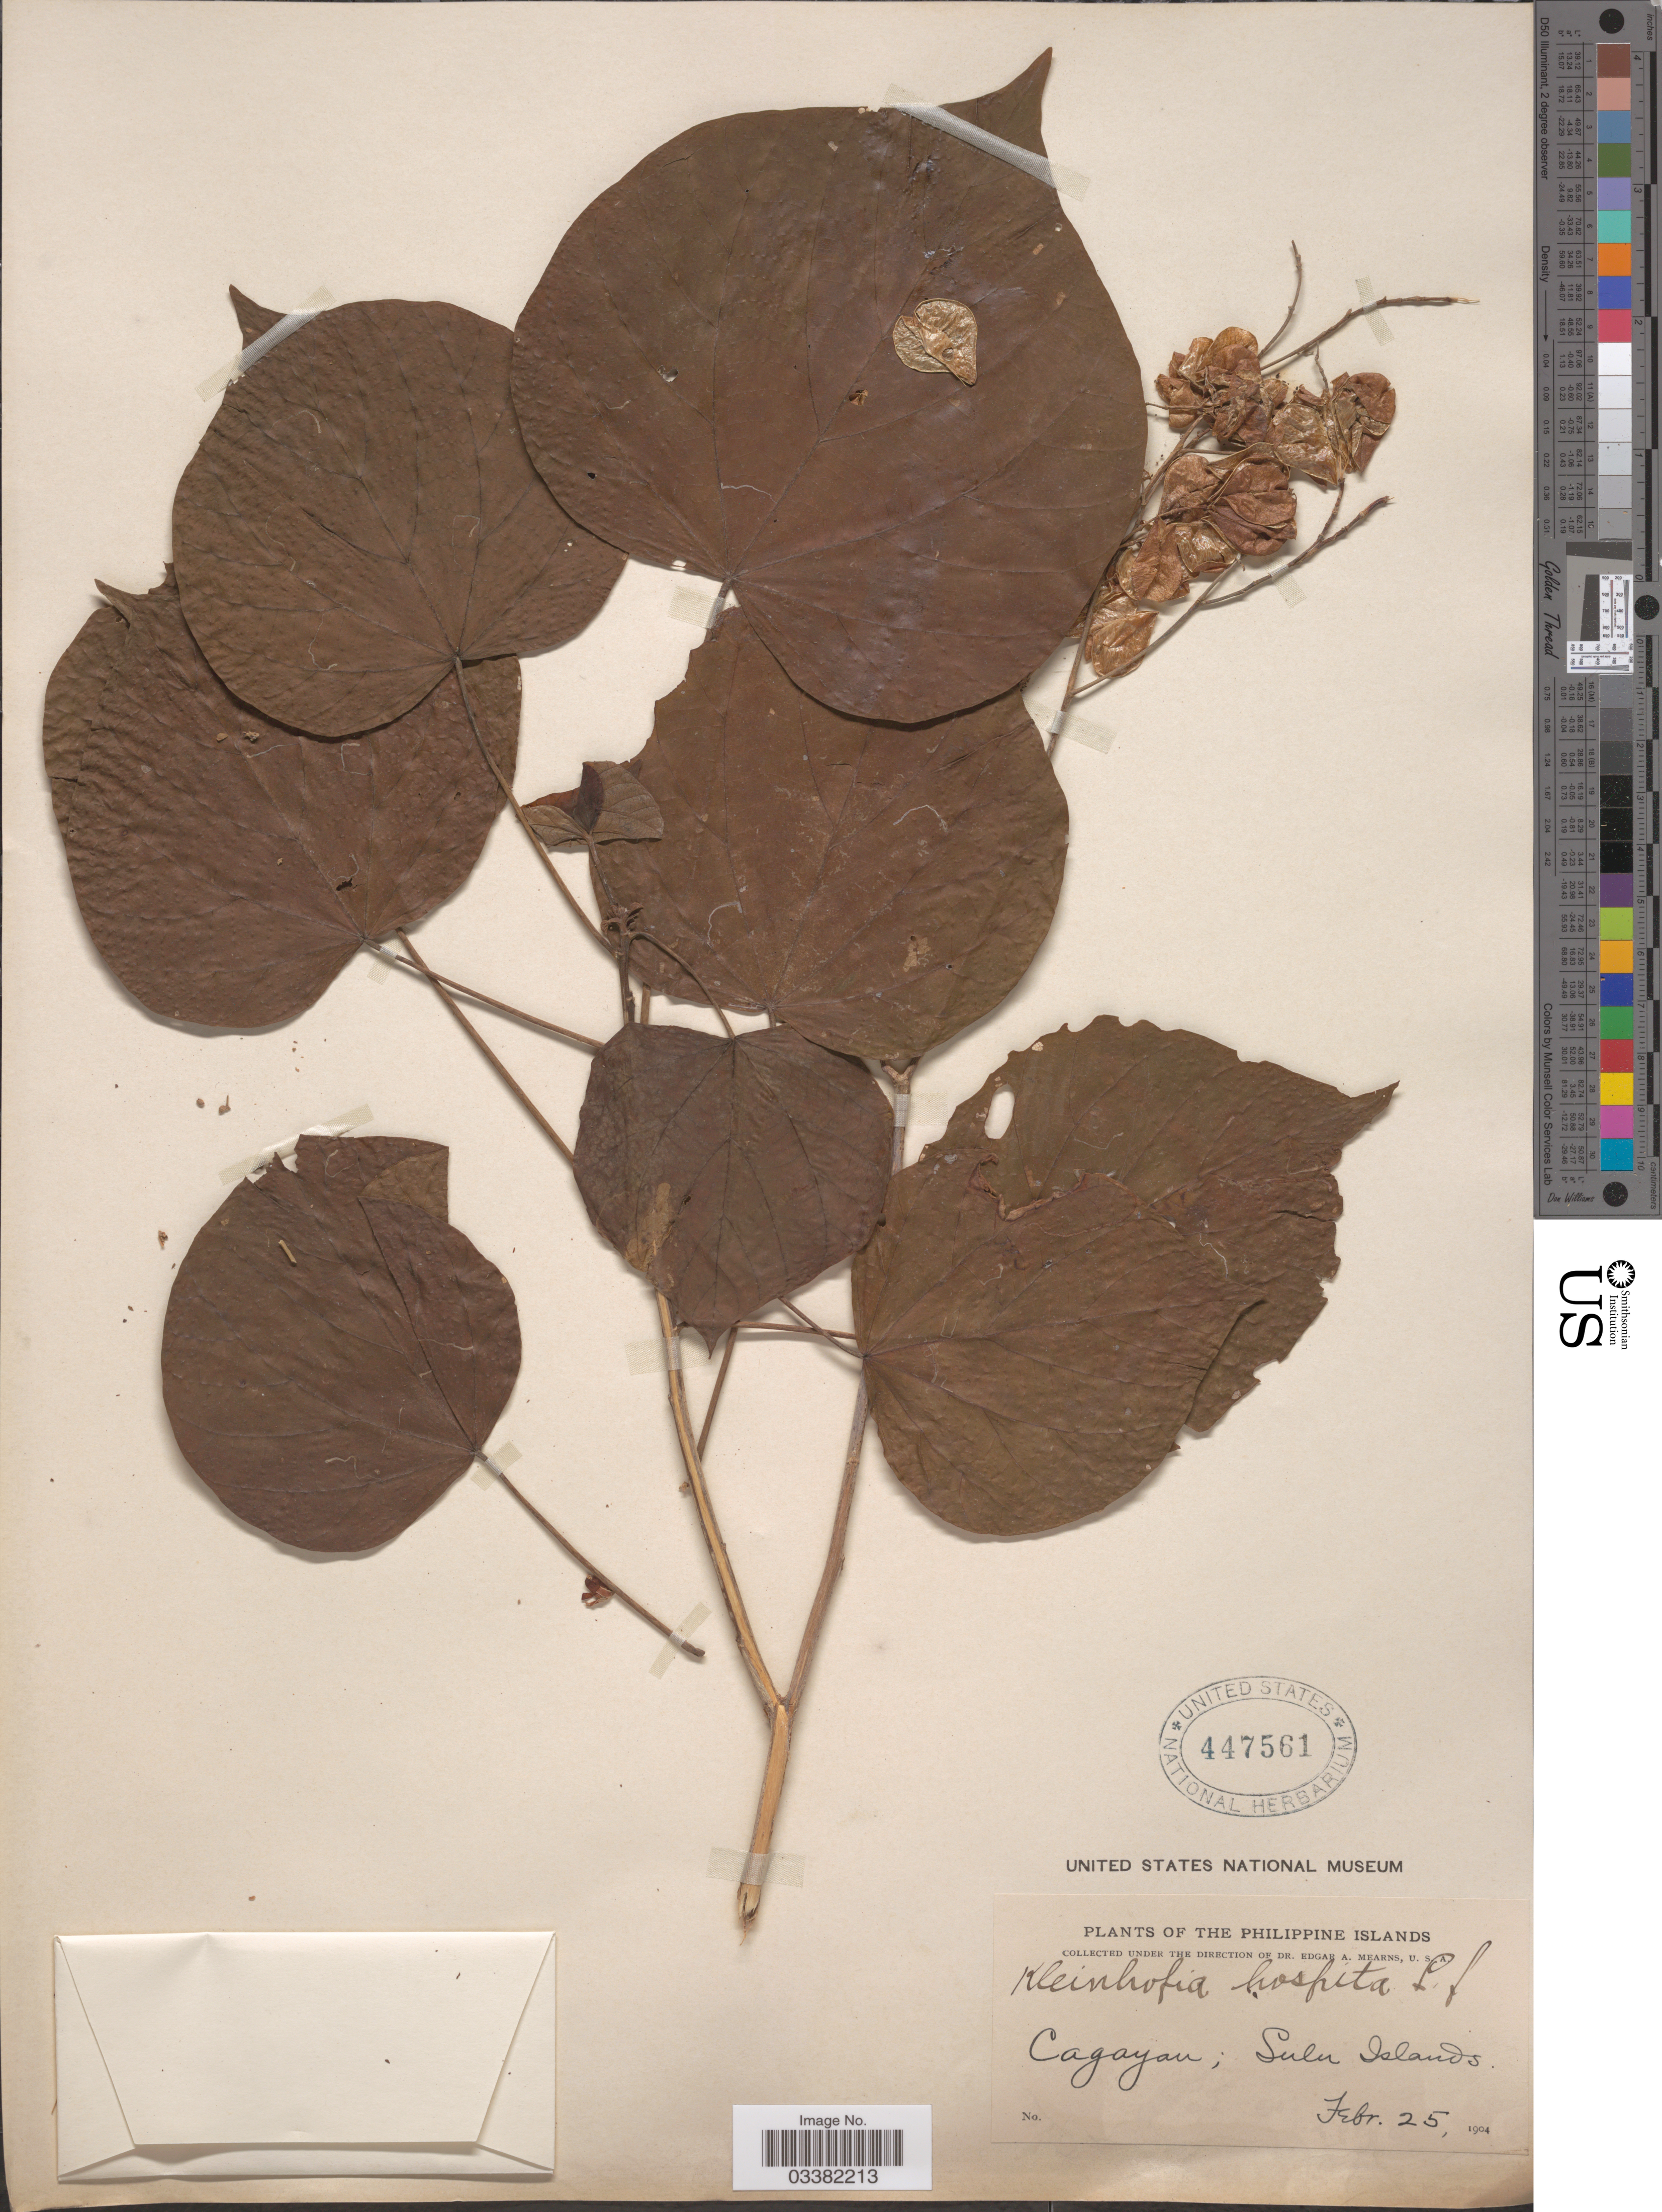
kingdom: Plantae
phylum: Tracheophyta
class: Magnoliopsida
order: Malvales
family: Malvaceae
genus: Kleinhovia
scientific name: Kleinhovia hospita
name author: L.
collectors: E. A. Mearns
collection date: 1904-02-25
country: Philippines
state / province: Muslim Mindanao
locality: Cagayan; Sulu Islands.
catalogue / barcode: US 447561